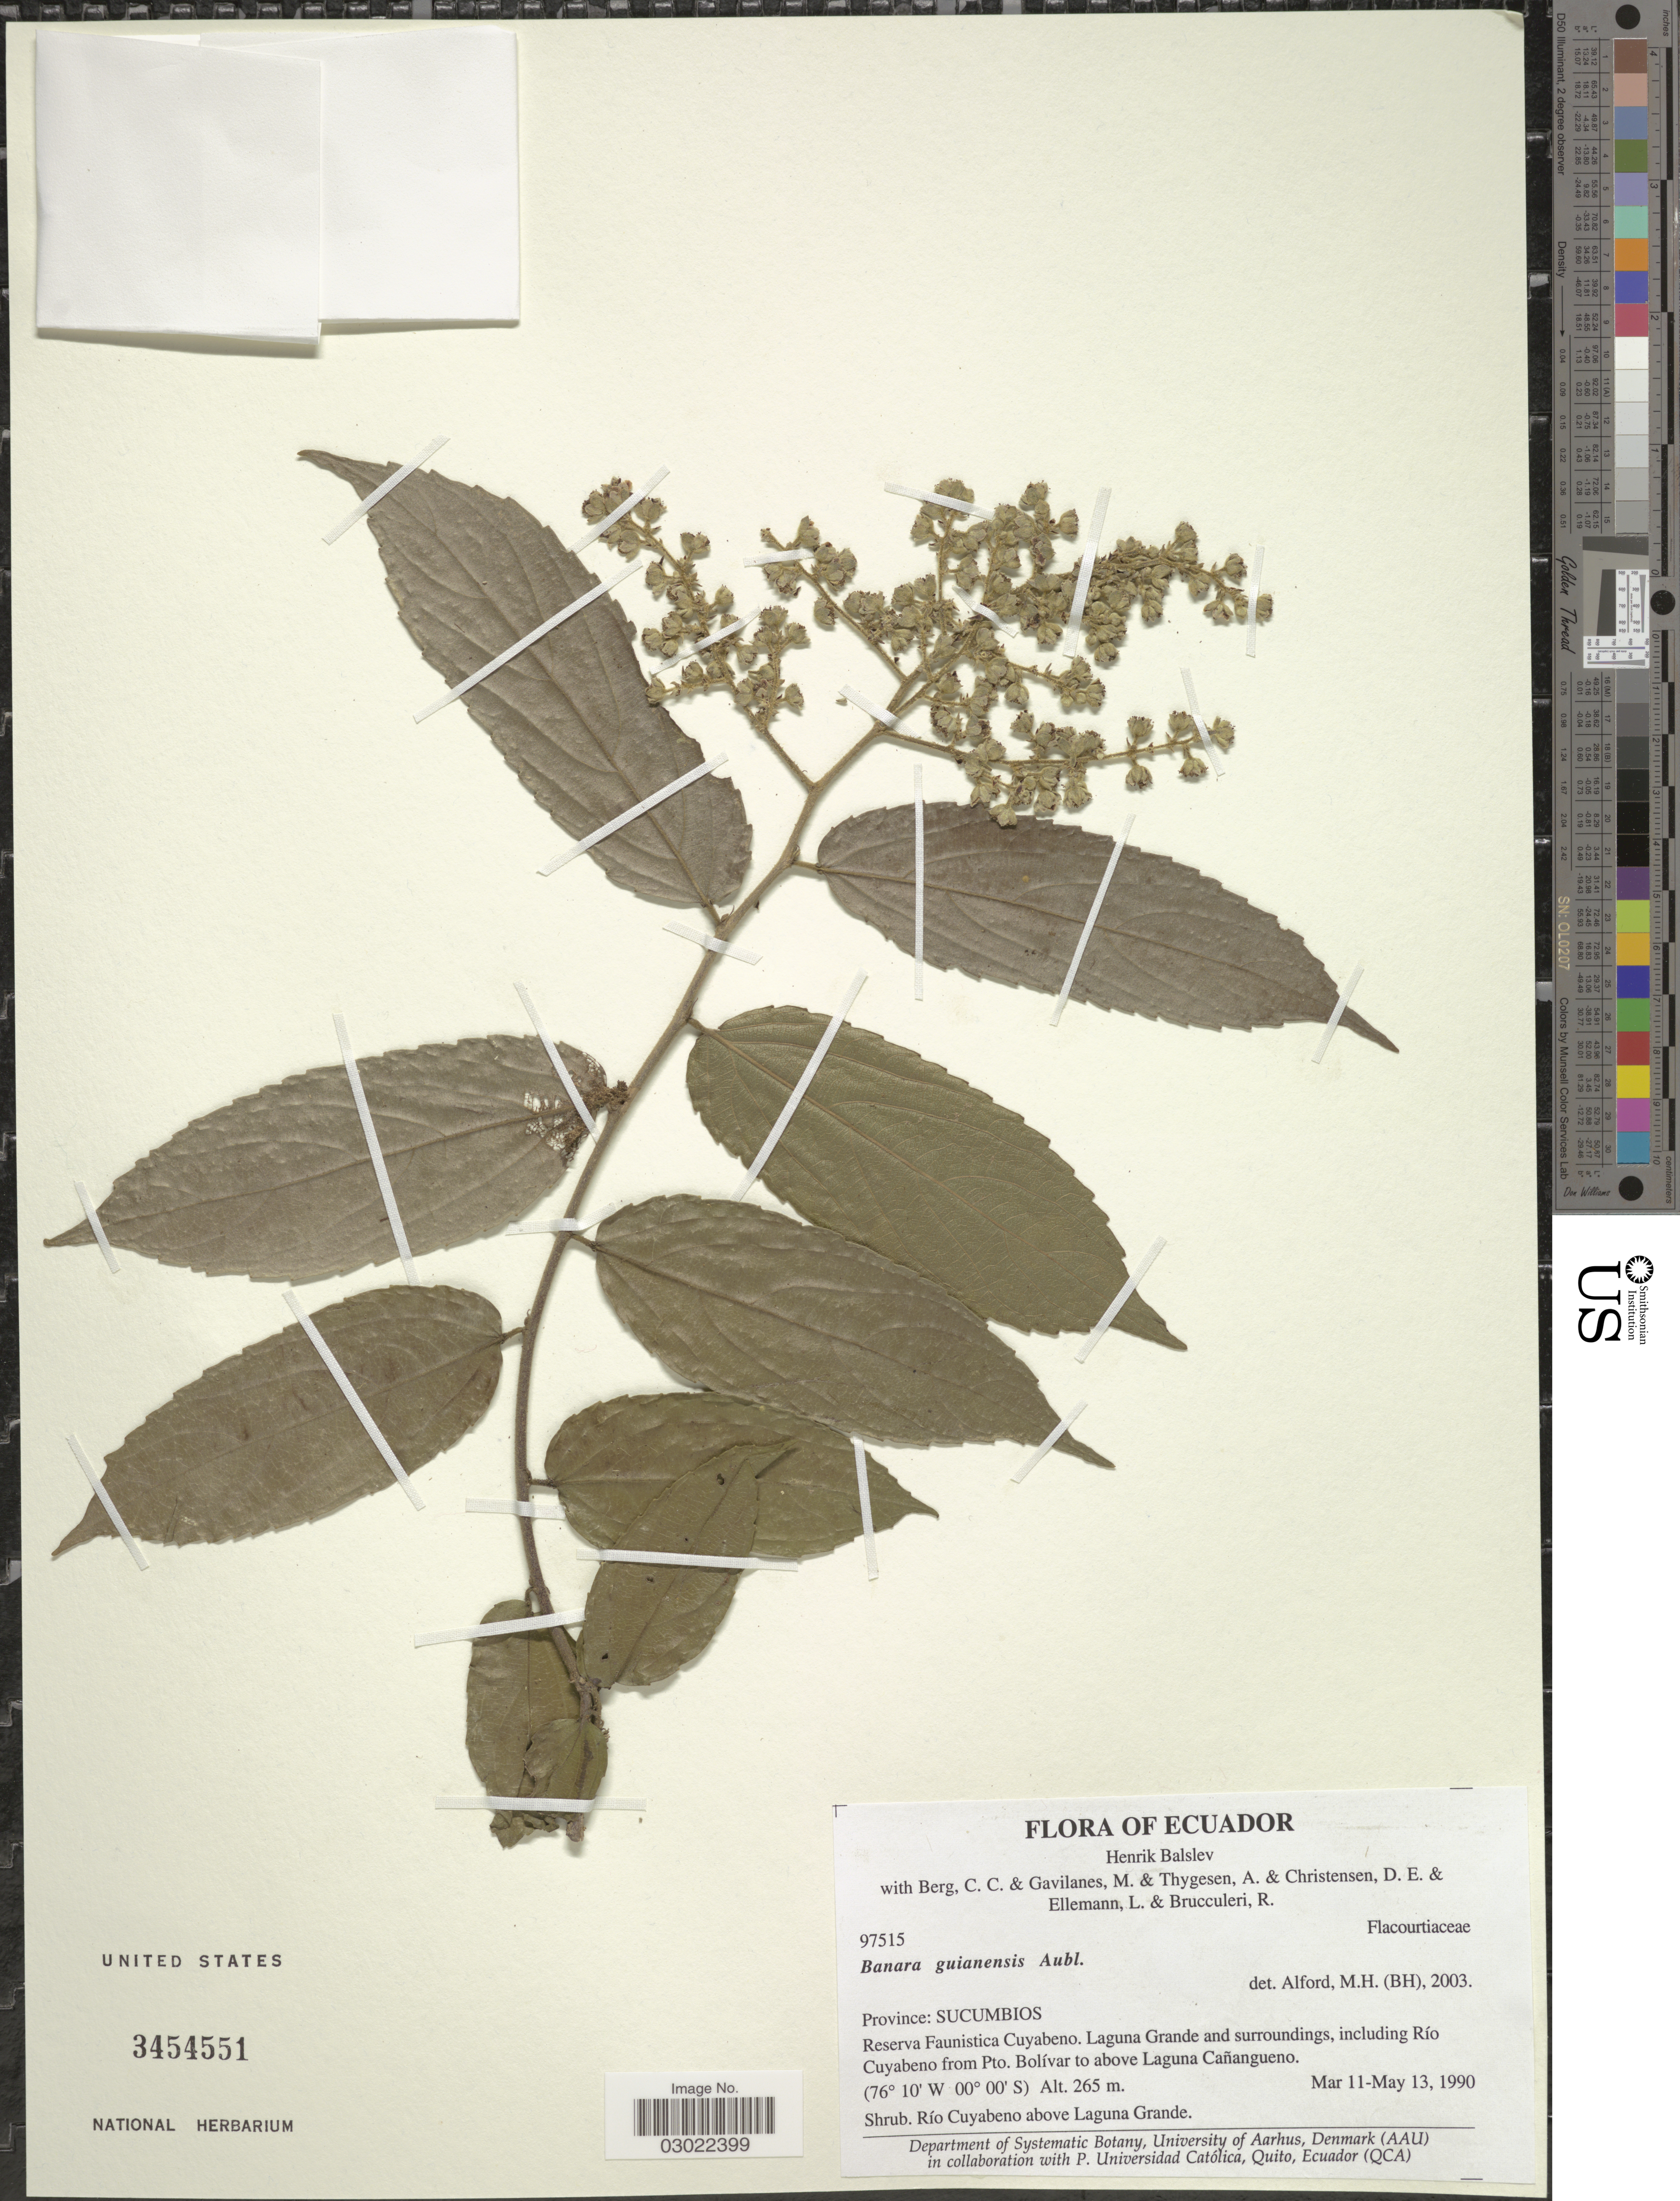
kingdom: Plantae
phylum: Tracheophyta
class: Magnoliopsida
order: Malpighiales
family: Salicaceae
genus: Banara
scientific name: Banara guianensis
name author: Aubl.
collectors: H. Balslev, C. C. Berg, M. Gavilanes, A. Thygesen & et al.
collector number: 97515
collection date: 1990-03-11/1990-05-13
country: Ecuador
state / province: Sucumbíos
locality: Province: Sucumbios. Reserva Faunistica Cuyabeno. Laguna Grande and surroundings, including Río Cuyabeno from Pto. Bolívar to above Laguna Cañangueno. Shrub. Río Cuyabeno above Laguna Grande.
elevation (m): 265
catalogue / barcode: US 3454551